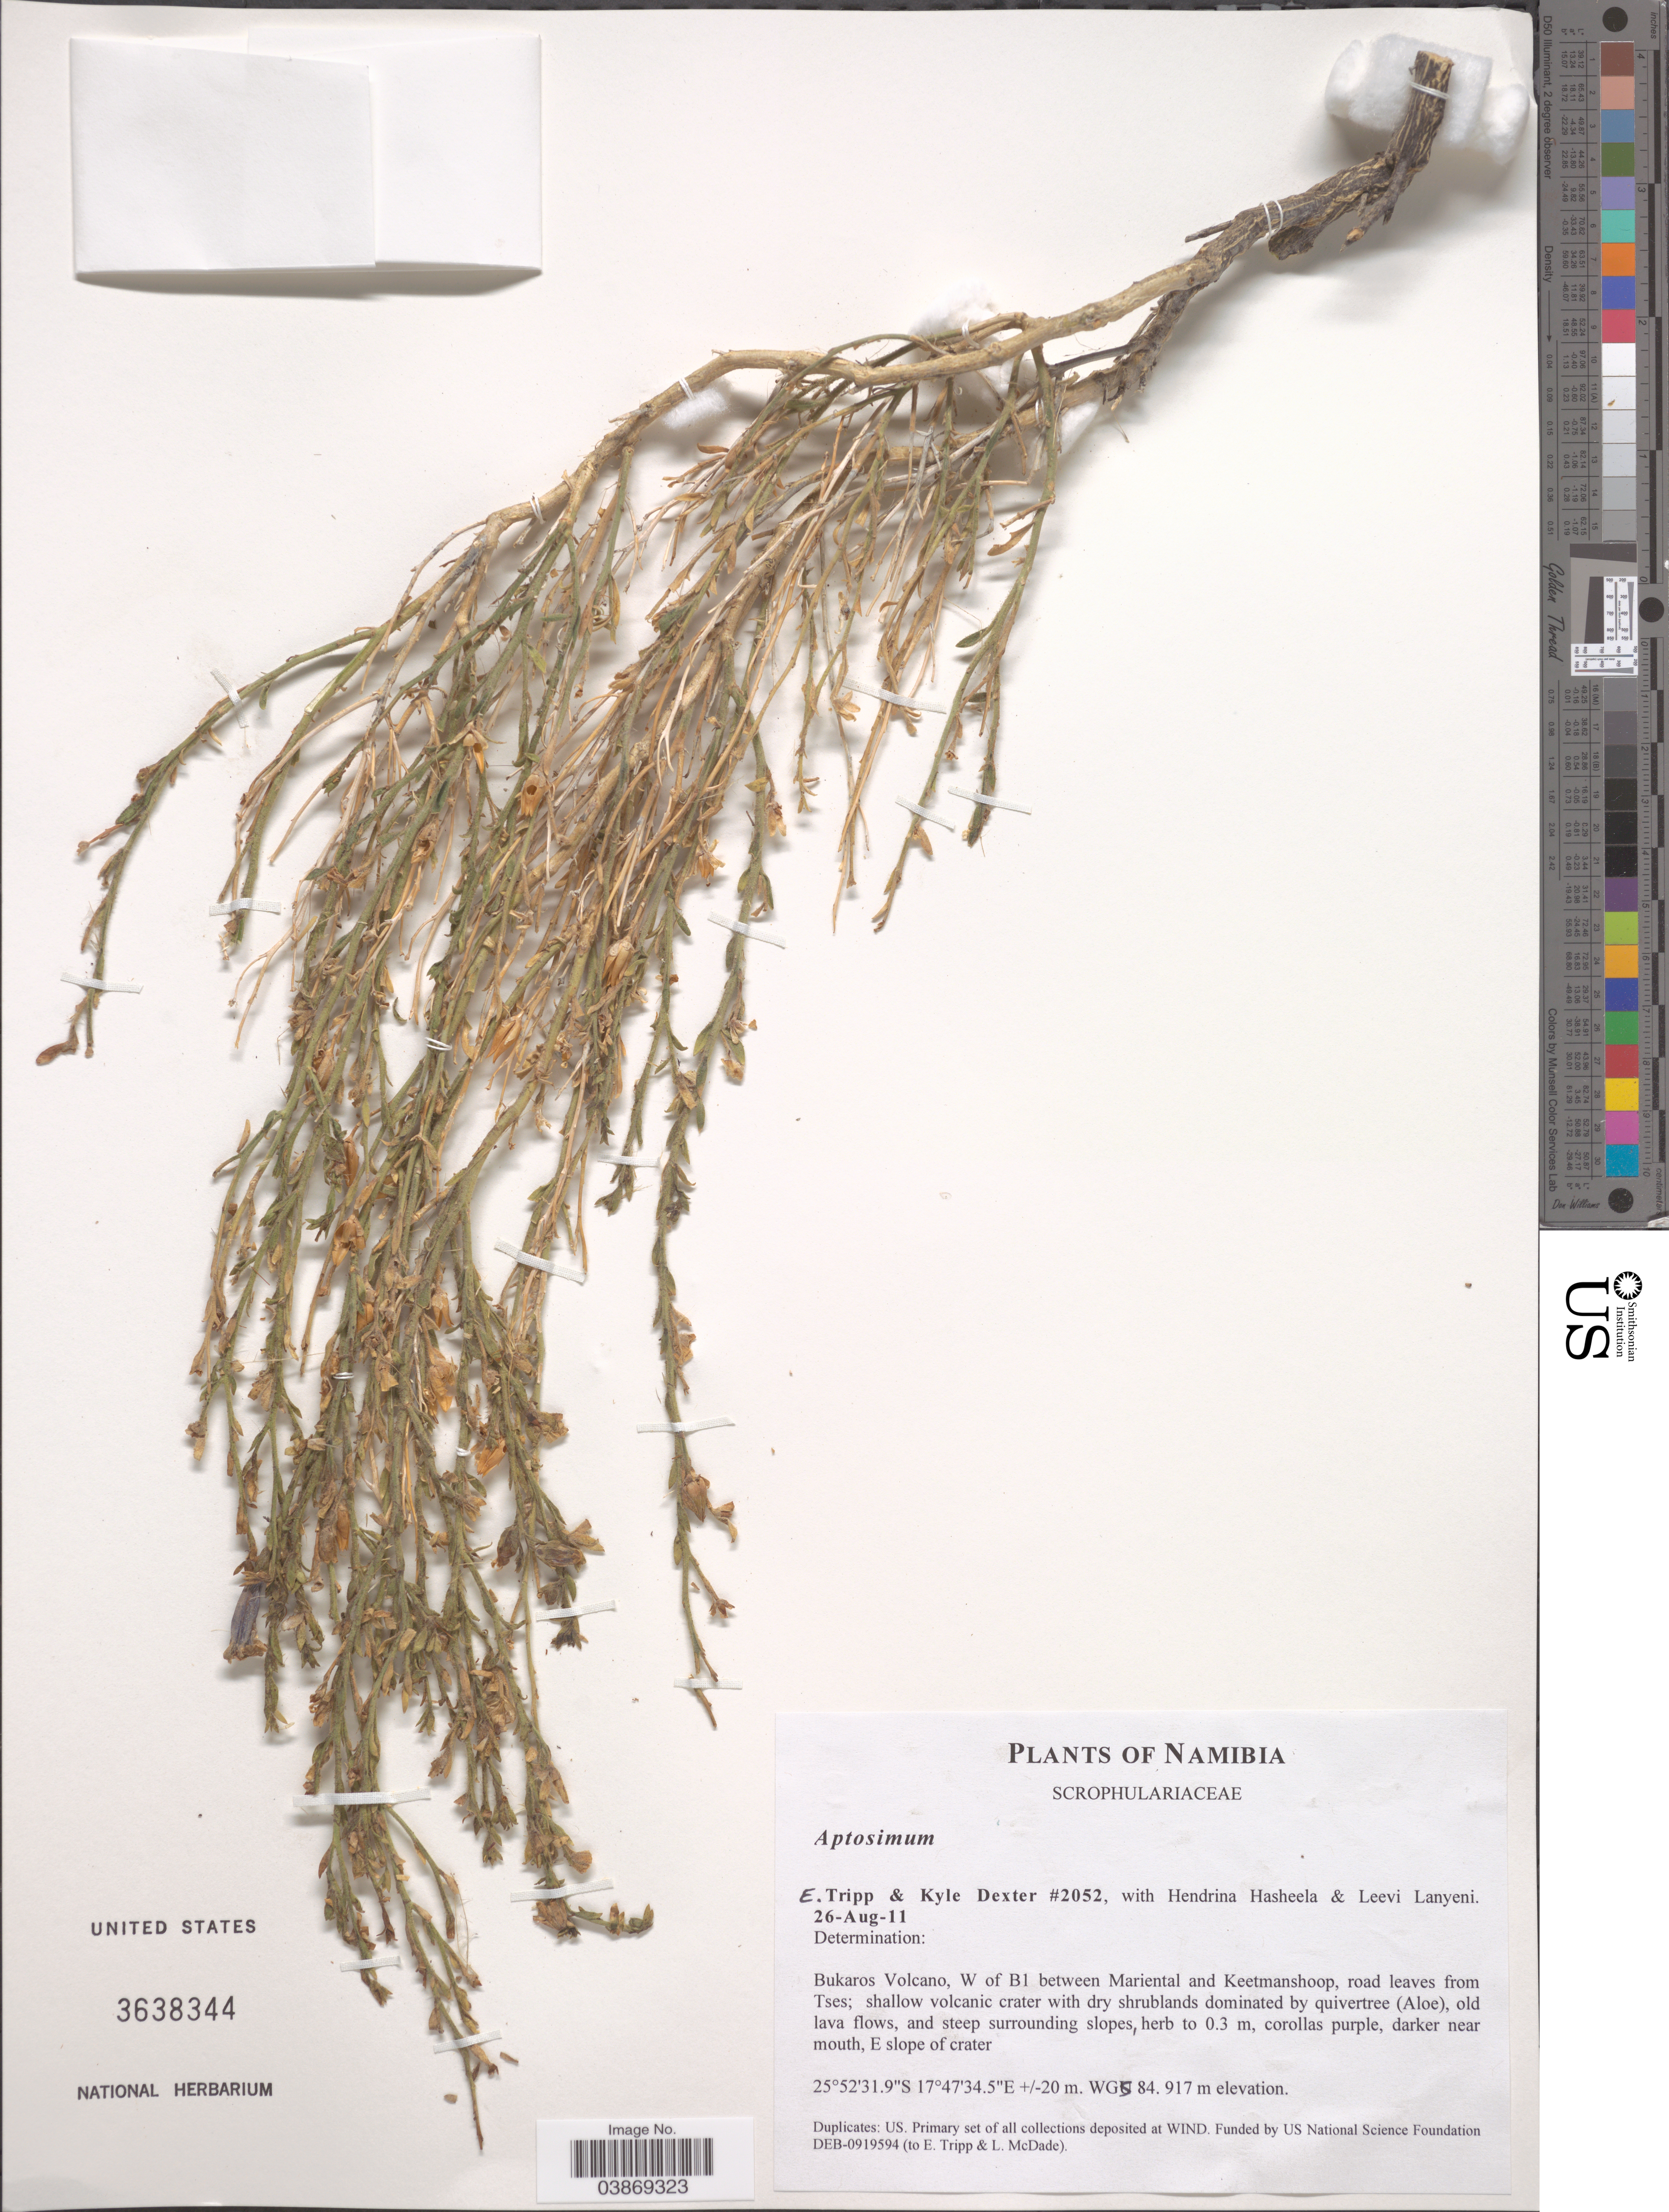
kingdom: Plantae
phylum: Tracheophyta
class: Magnoliopsida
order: Lamiales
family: Scrophulariaceae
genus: Aptosimum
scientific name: Aptosimum sp.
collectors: E. Tripp, K. Dexter, H. Hasheela & L. Lanyeni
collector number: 2052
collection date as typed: Transcribed d/m/y: 26/8/11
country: Namibia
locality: Bukaros Volcano, W of B1 between Mariental and Keetmanshoop, road leaves from Tses. Near mouth, E slope of crater.WGS 84.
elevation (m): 917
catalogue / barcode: US 3638344